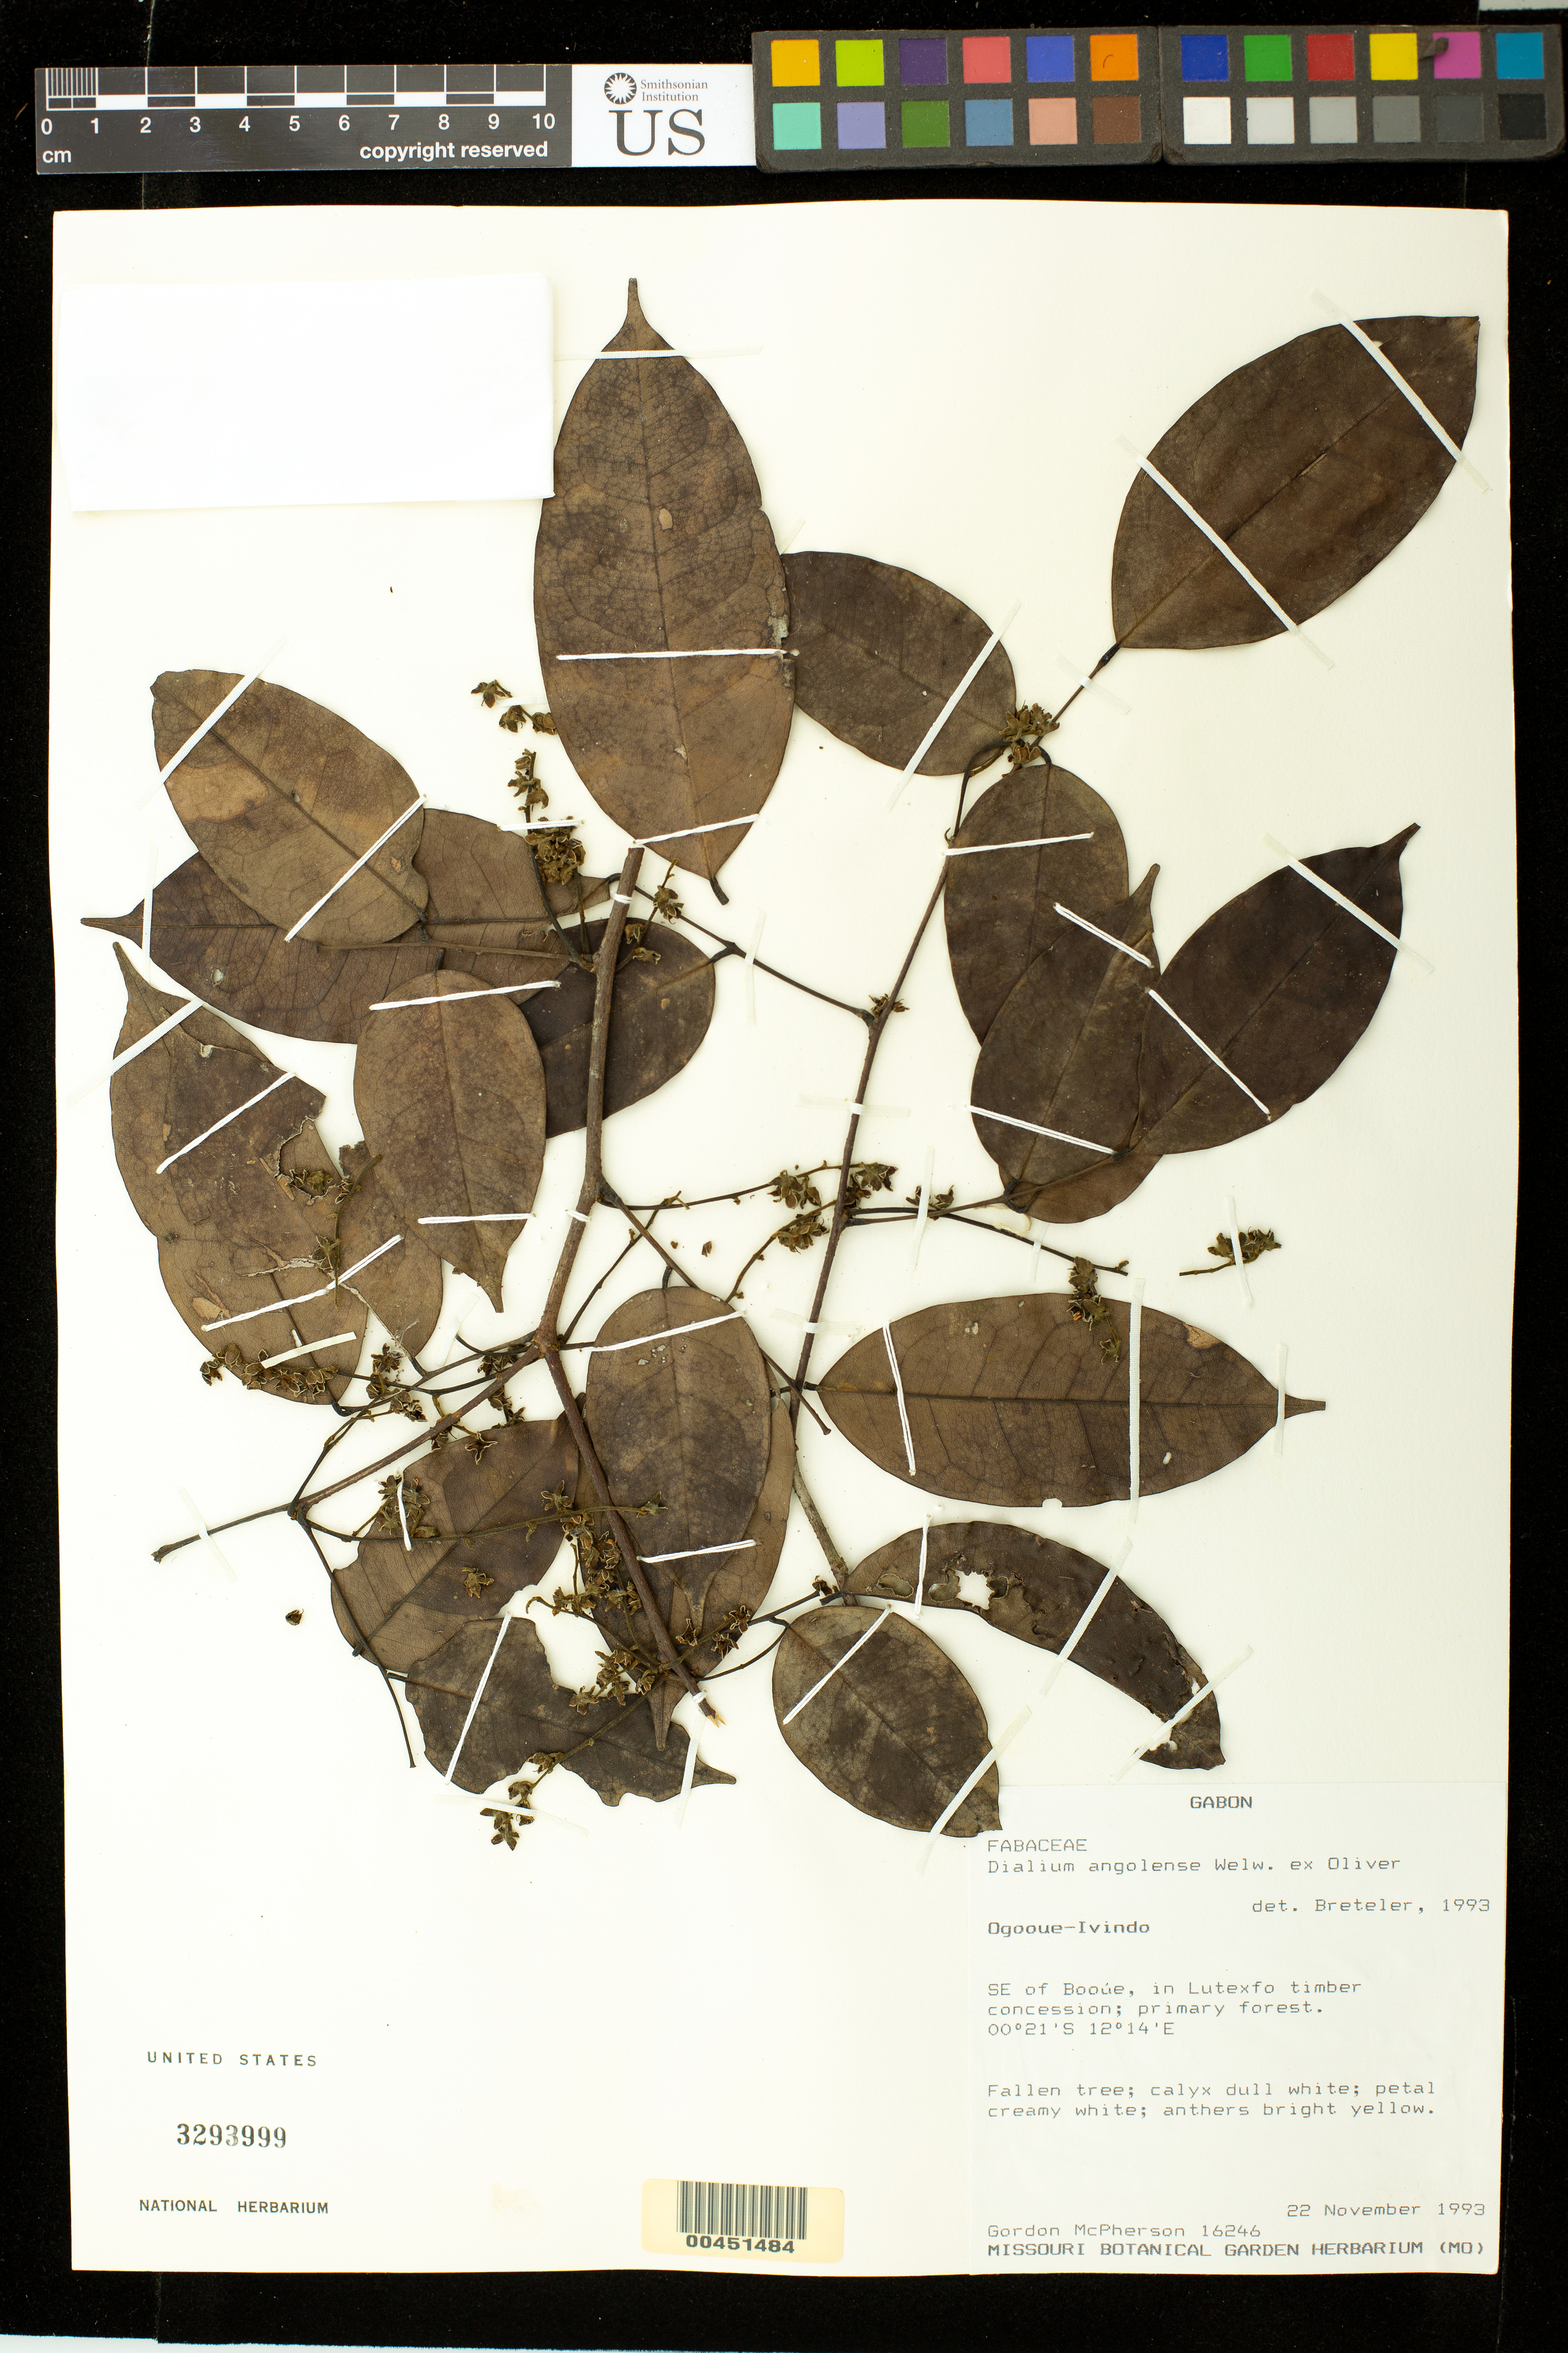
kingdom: Plantae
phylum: Tracheophyta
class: Magnoliopsida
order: Fabales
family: Fabaceae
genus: Dialium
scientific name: Dialium angolense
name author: Welw. ex Oliv.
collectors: G. D. McPherson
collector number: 16246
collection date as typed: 22 Nov 1993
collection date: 1993-11-22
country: Gabon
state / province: Ogooué-ivindo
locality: SE of Booue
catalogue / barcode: US 3293999